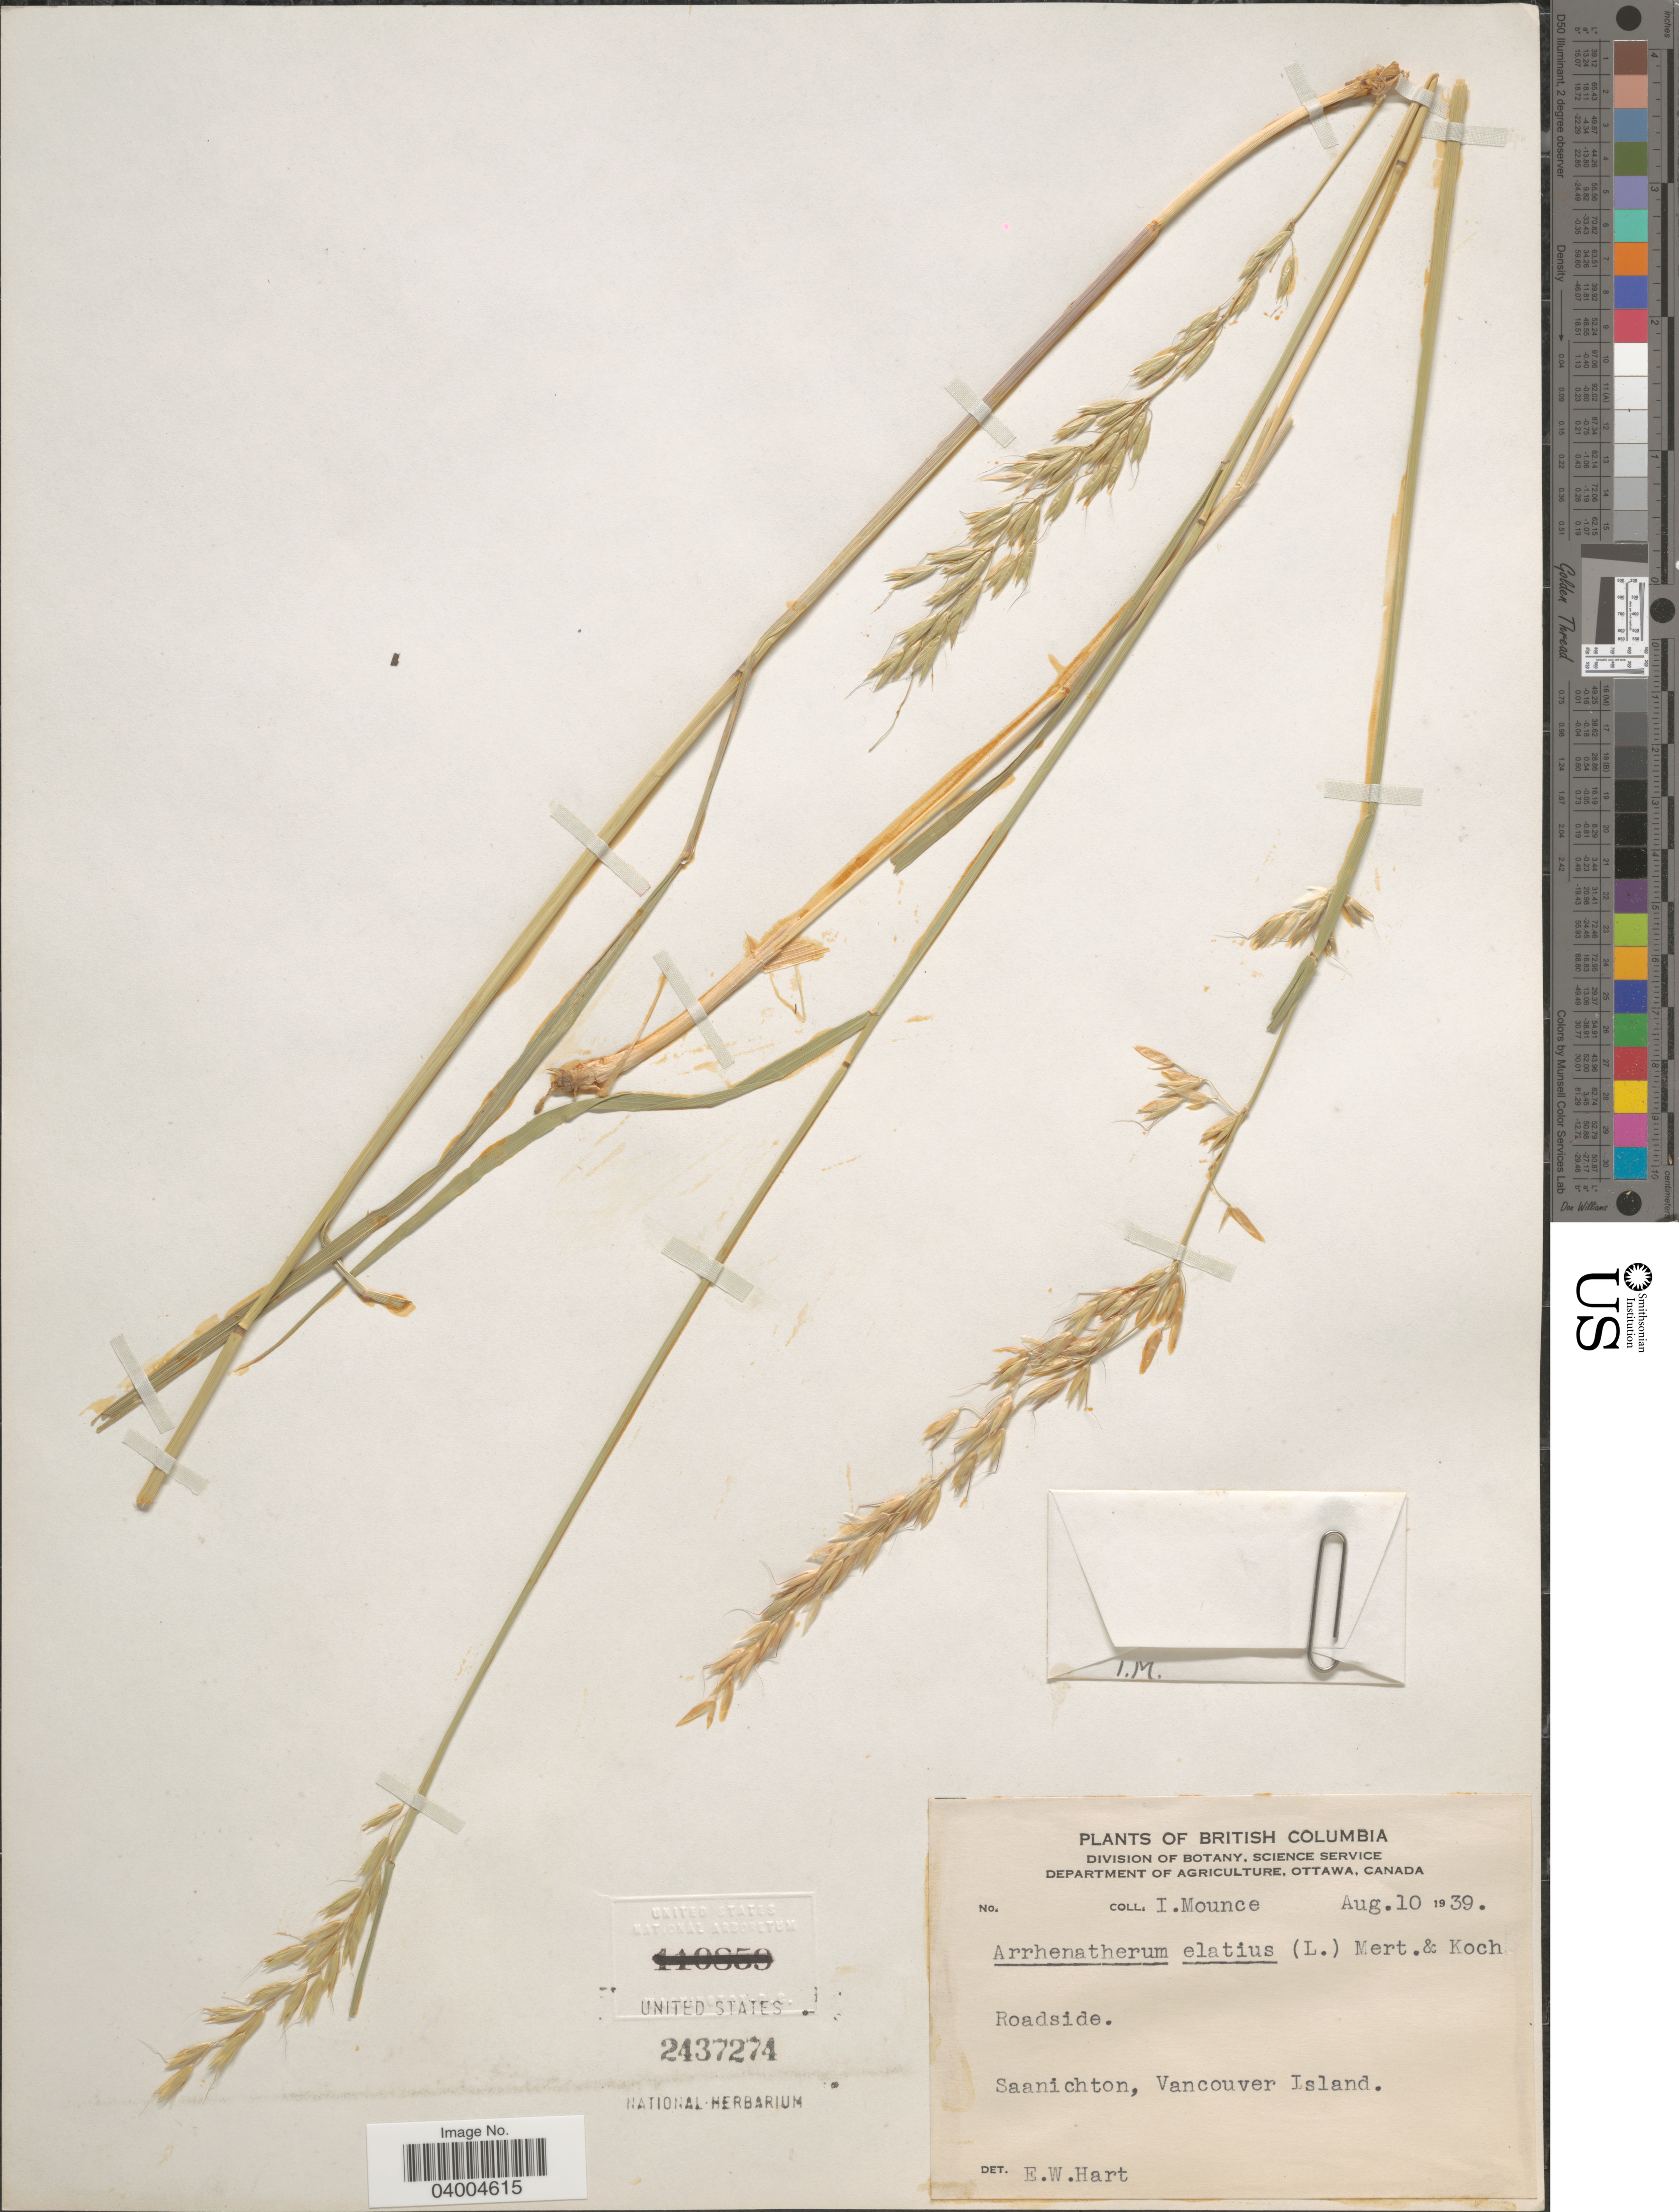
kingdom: Plantae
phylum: Tracheophyta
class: Liliopsida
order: Poales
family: Poaceae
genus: Arrhenatherum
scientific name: Arrhenatherum elatius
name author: (L.) J. Presl & C. Presl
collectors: I. Mounce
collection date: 1939-08-10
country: Canada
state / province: British Columbia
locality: Saanichton, Vancouver Island.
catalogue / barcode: US 2437274